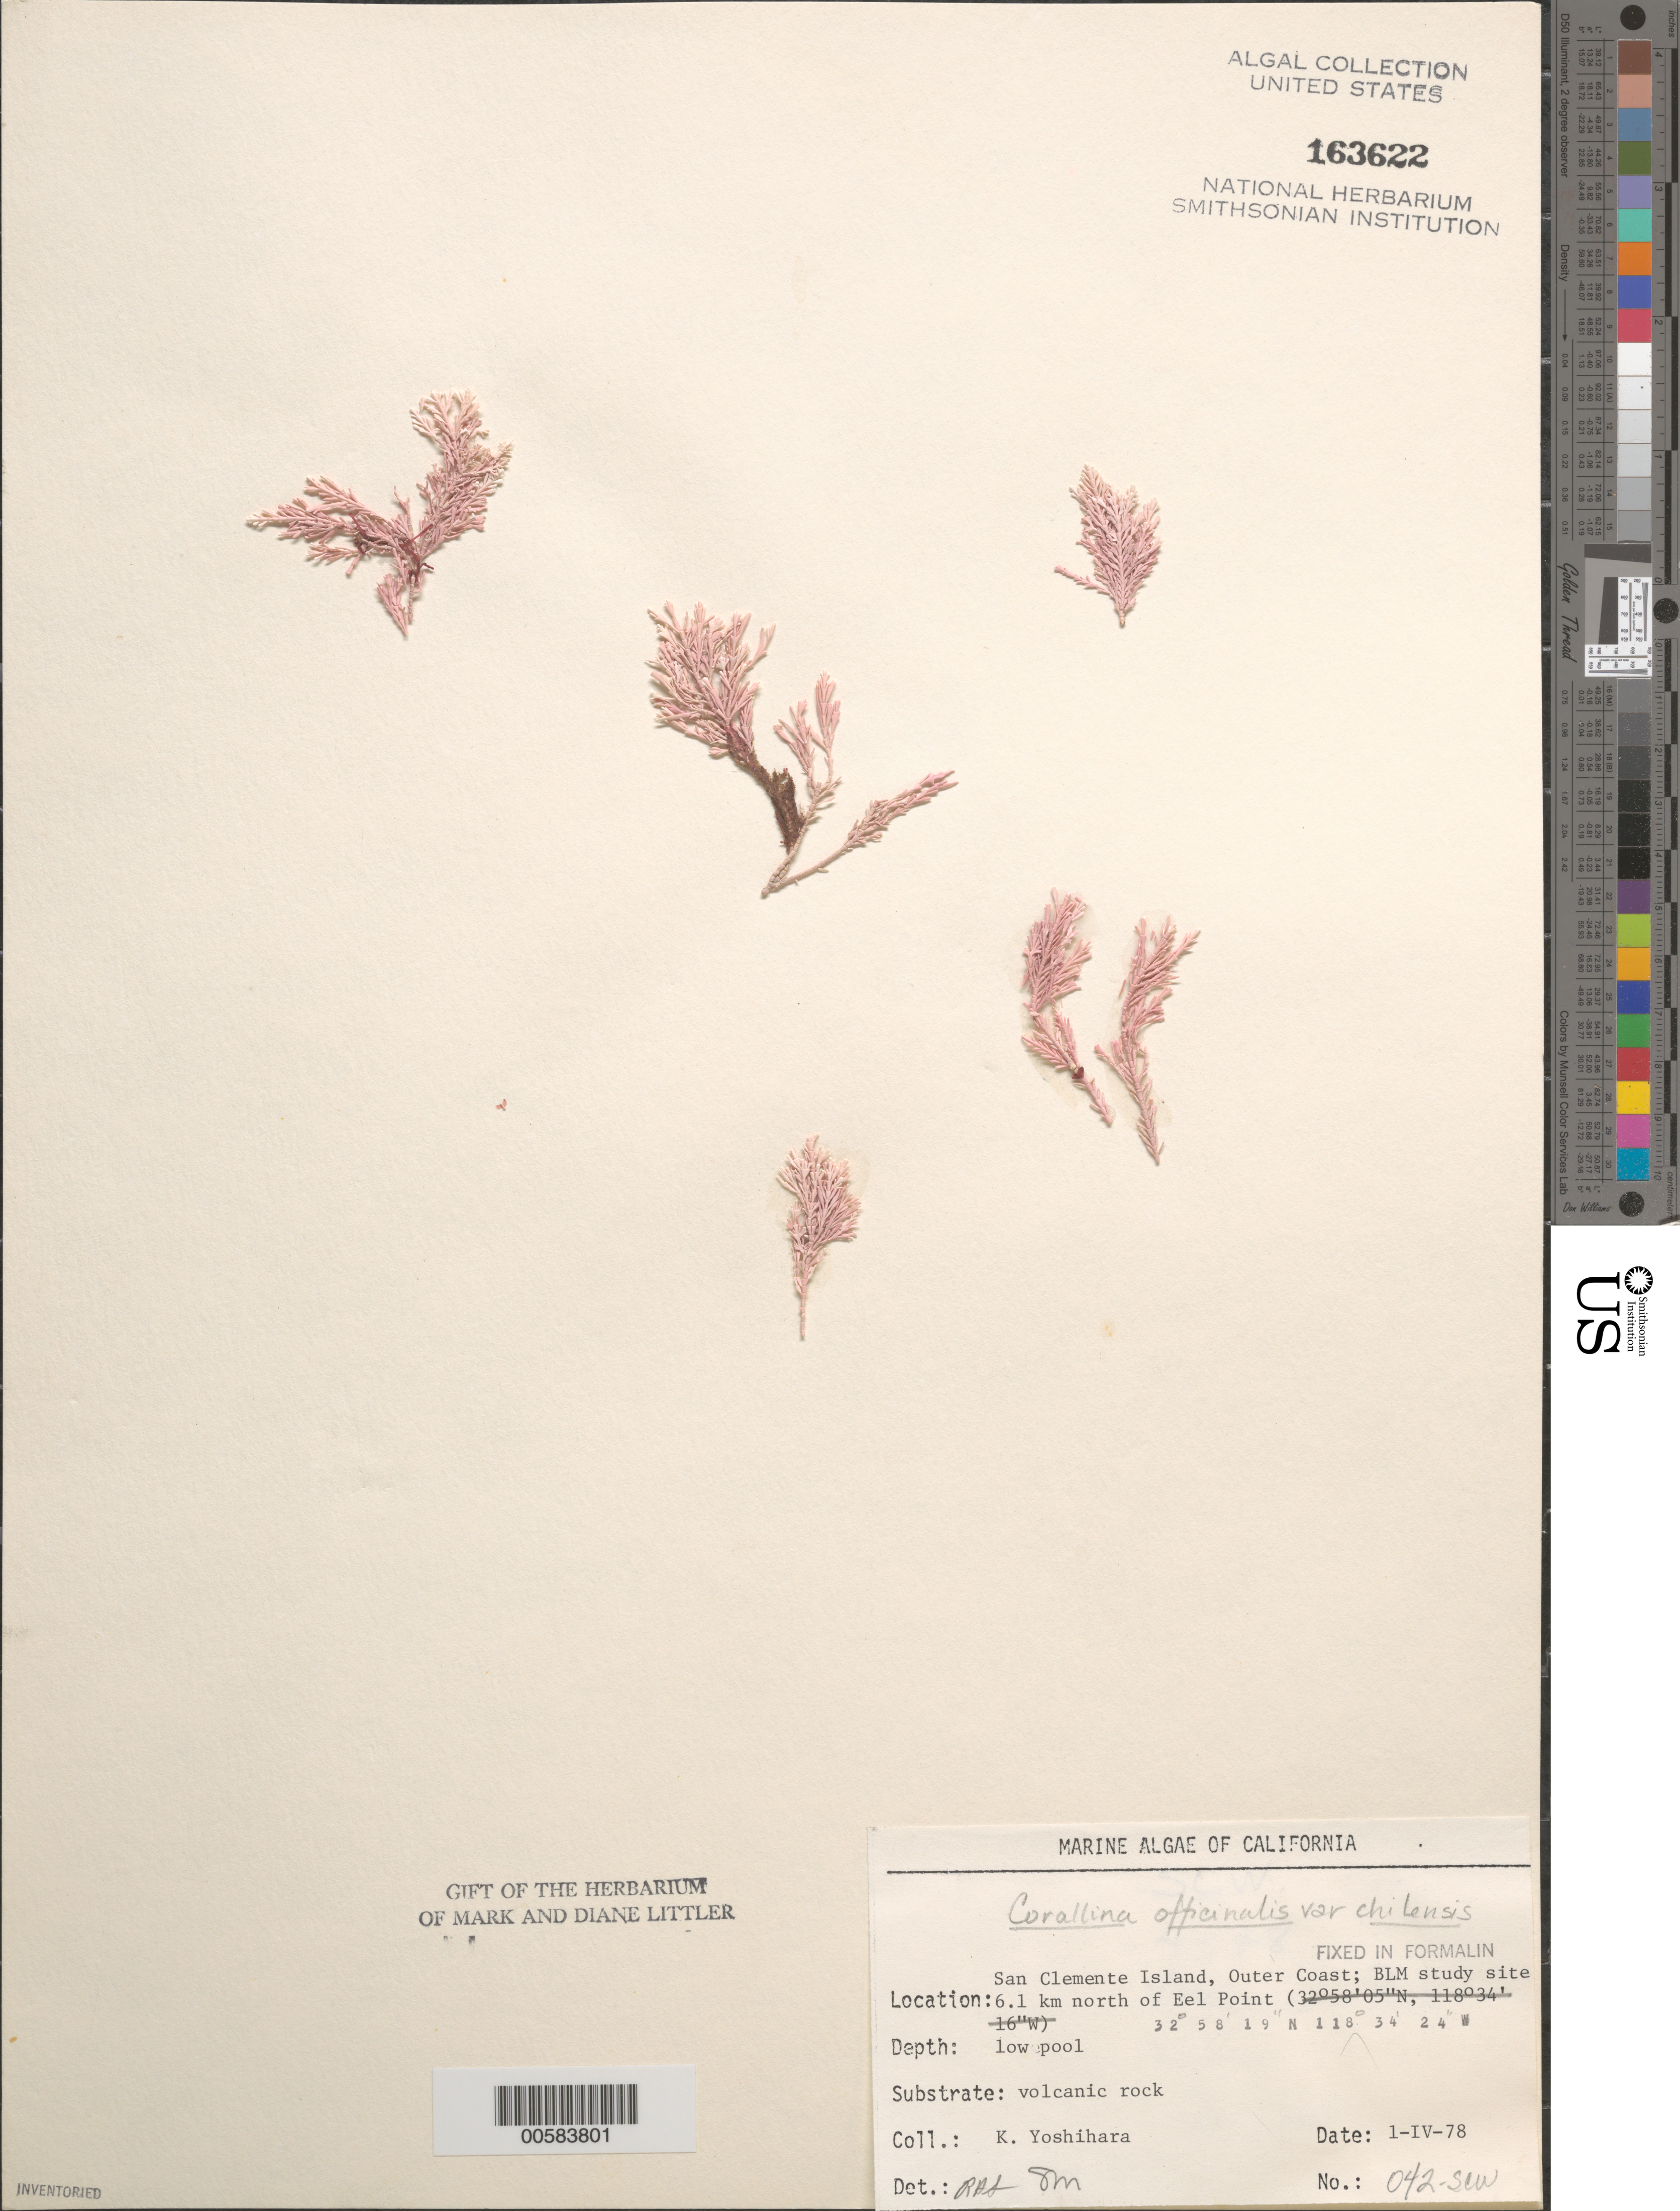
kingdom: Plantae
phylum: Rhodophyta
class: Florideophyceae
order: Corallinales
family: Corallinaceae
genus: Corallina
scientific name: Corallina officinalis var. chilensis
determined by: Sims, Robert H.; Murray, S. N.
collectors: K. Yoshihara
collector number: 042-scw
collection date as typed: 01 Apr 1978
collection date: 1978-04-01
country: United States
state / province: California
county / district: Los Angeles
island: San Clemente Island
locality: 6.1 km north of Eel Point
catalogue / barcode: US 163622